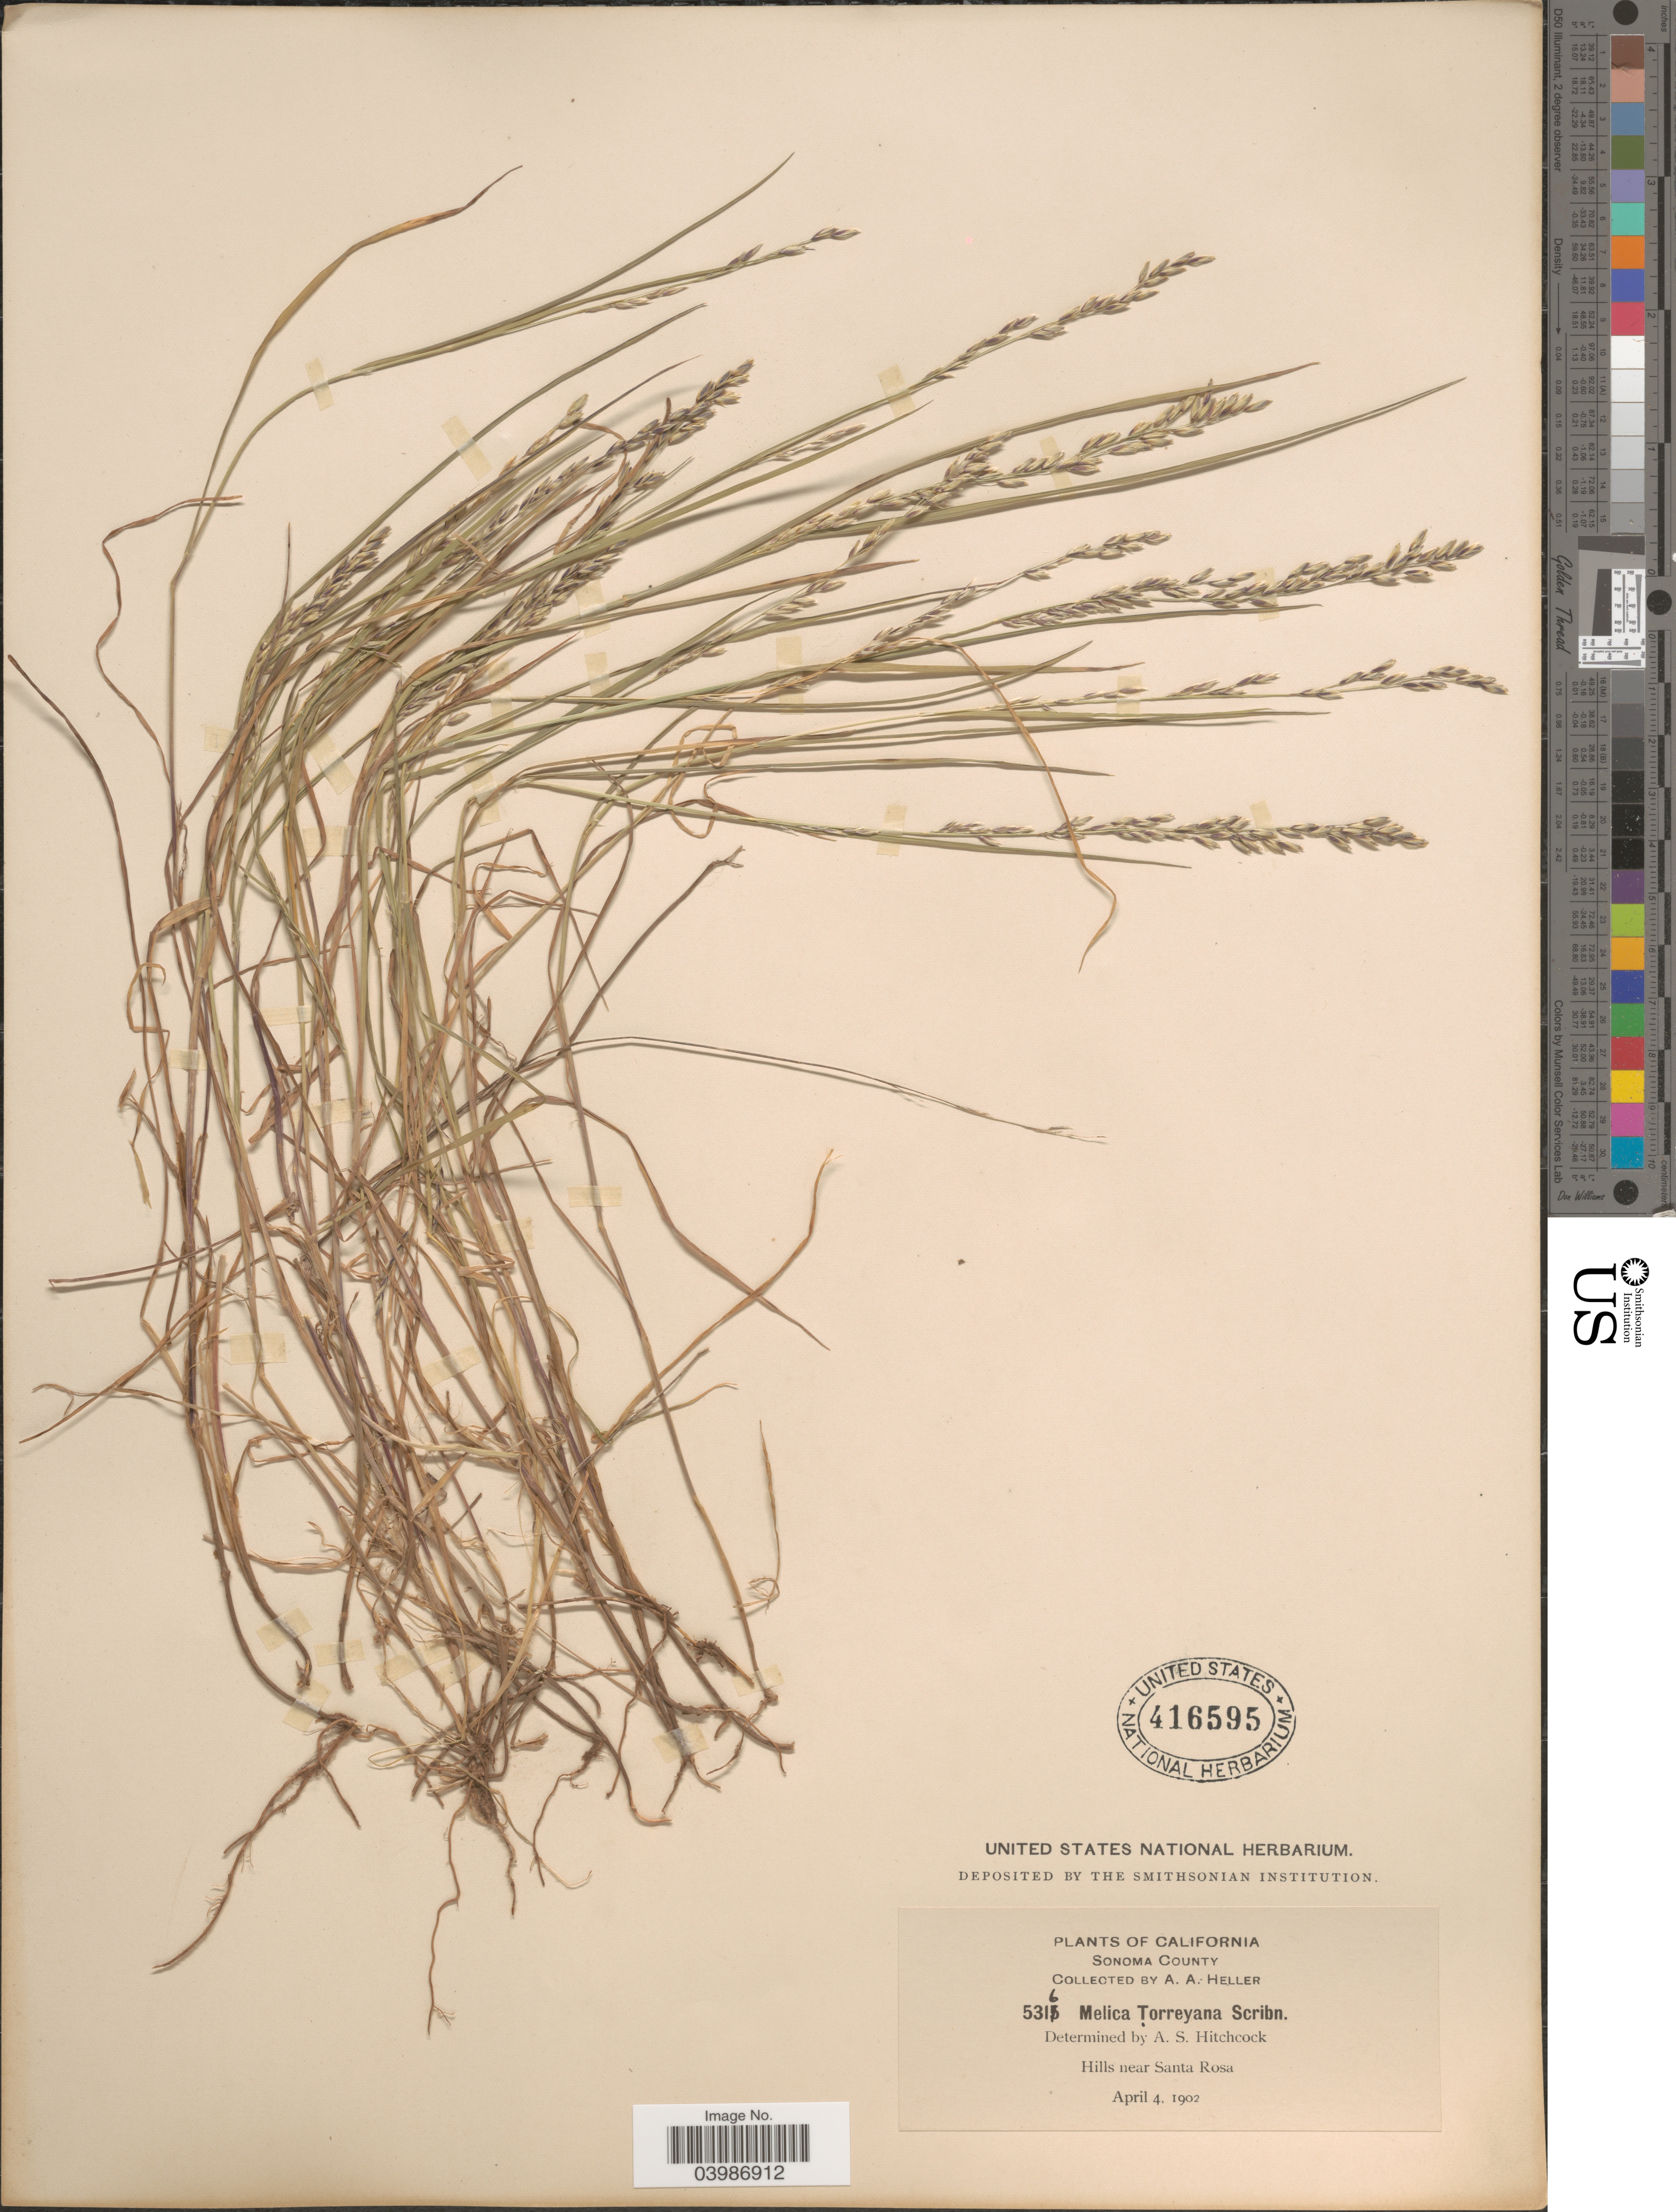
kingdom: Plantae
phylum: Tracheophyta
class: Liliopsida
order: Poales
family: Poaceae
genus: Melica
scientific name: Melica torreyana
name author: Scribn.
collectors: A. A. Heller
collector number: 5316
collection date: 1902-04-04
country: United States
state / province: California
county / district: Sonoma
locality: Sonoma County. Hills near Santa Rosa.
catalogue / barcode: US 416595